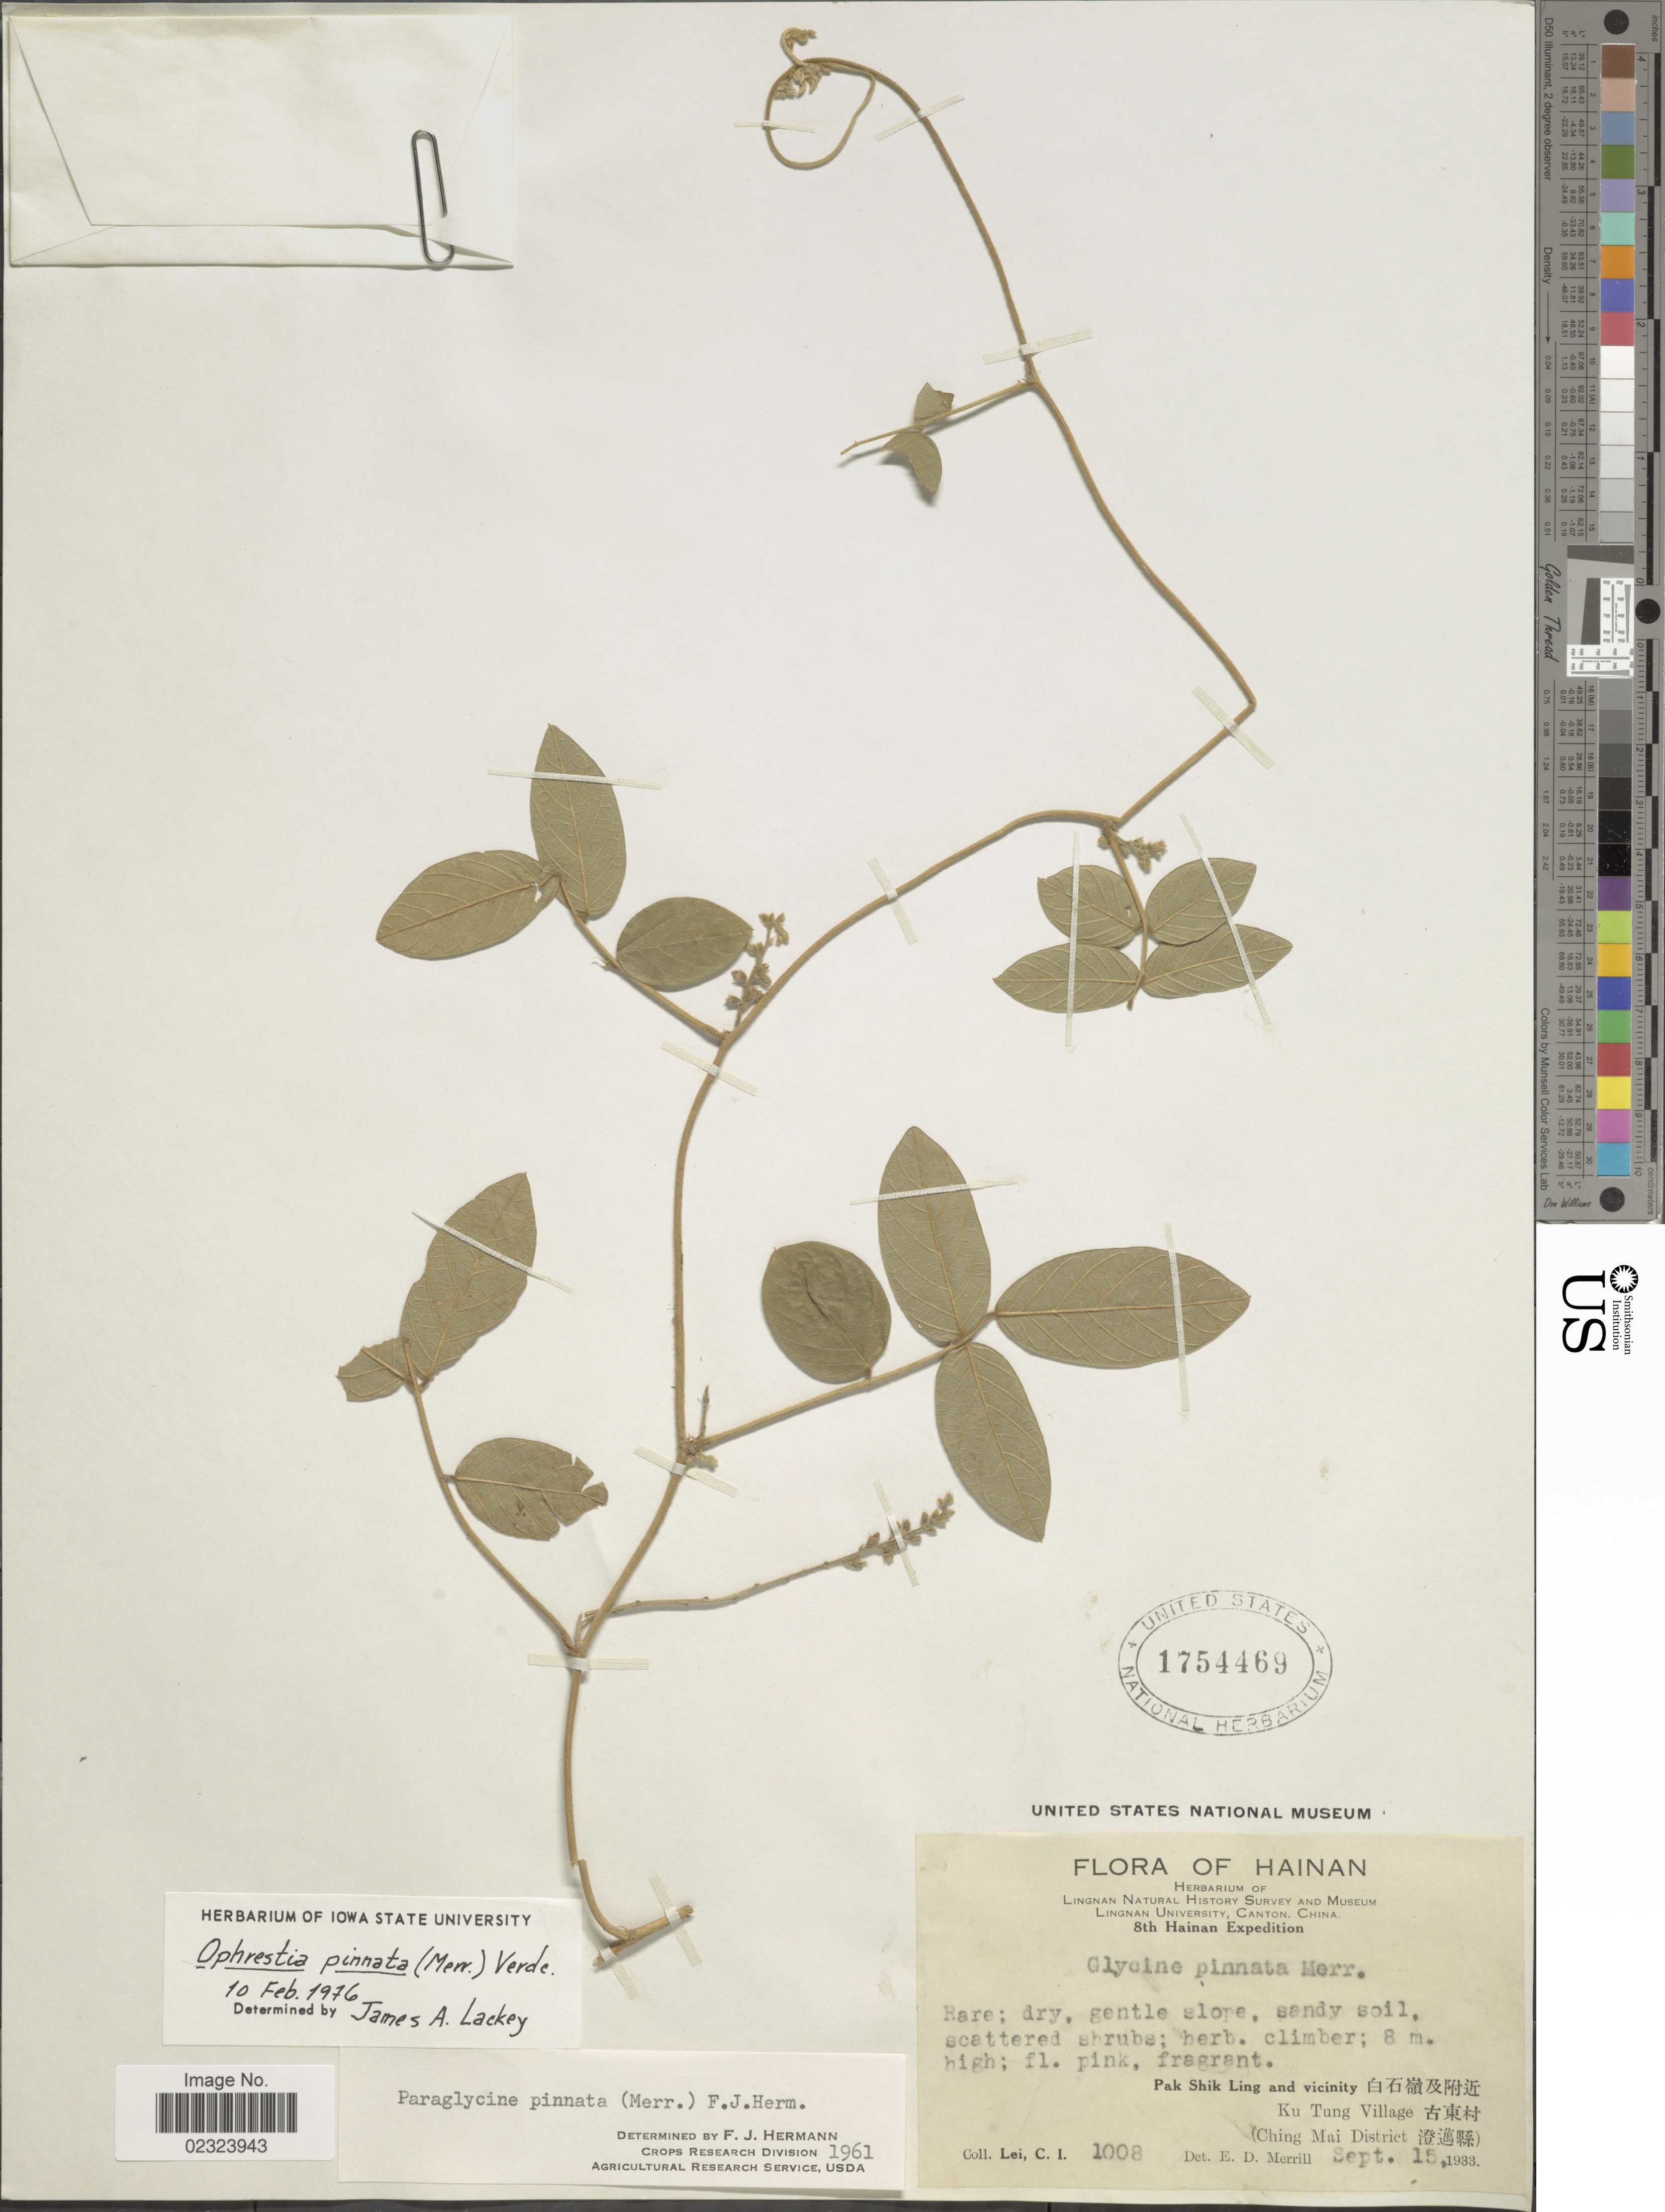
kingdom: Plantae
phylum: Tracheophyta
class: Magnoliopsida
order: Fabales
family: Fabaceae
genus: Cruddasia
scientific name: Cruddasia pinnata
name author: (Merr.) Niyomdham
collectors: C. I. Lei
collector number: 1008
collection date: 1933-09-15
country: China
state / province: Hainan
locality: Pak Shik Ling and vicinity. Ku Tung Village (Ching Mai District)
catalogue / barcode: US 1754469